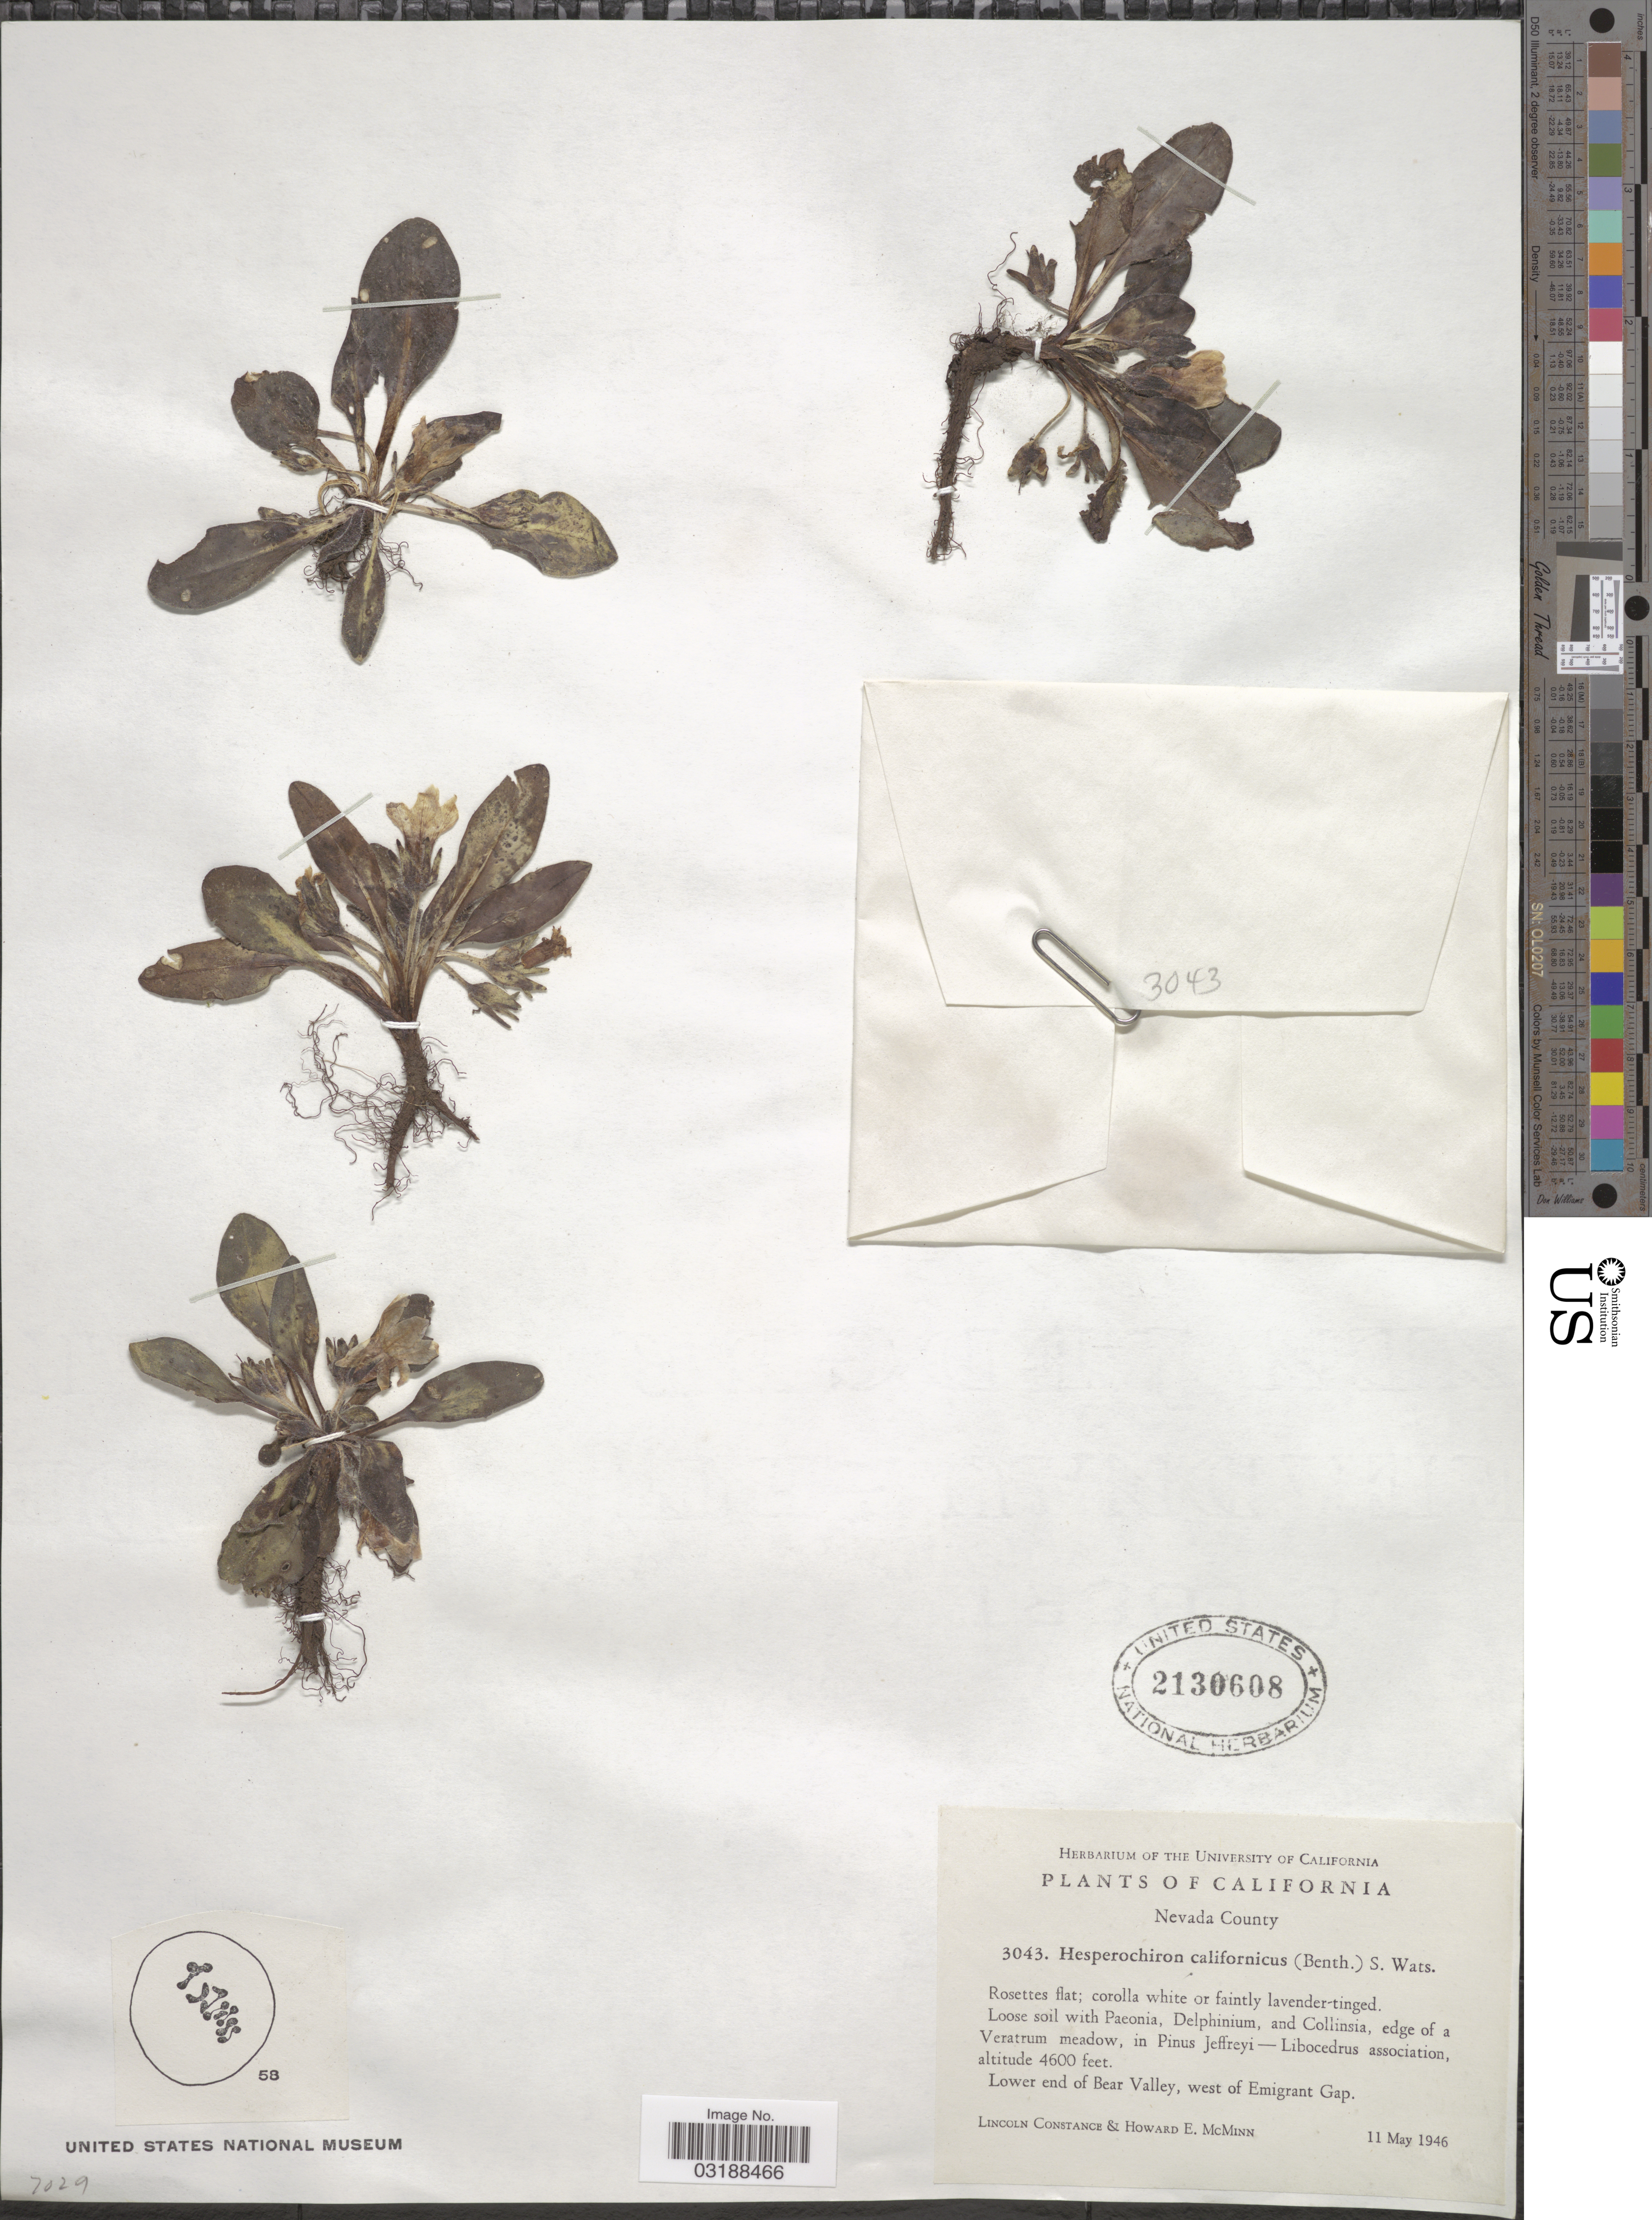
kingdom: Plantae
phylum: Tracheophyta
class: Magnoliopsida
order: Boraginales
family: Hydrophyllaceae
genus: Hesperochiron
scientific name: Hesperochiron californicus var. typicus White ined.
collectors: L. Constance & H. E. McMinn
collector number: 3043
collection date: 1946-05-11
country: United States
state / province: California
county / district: Nevada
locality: Nevada County. Lower end of Bear Valley, west of Emigrant Gap.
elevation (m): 1402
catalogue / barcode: US 2130608